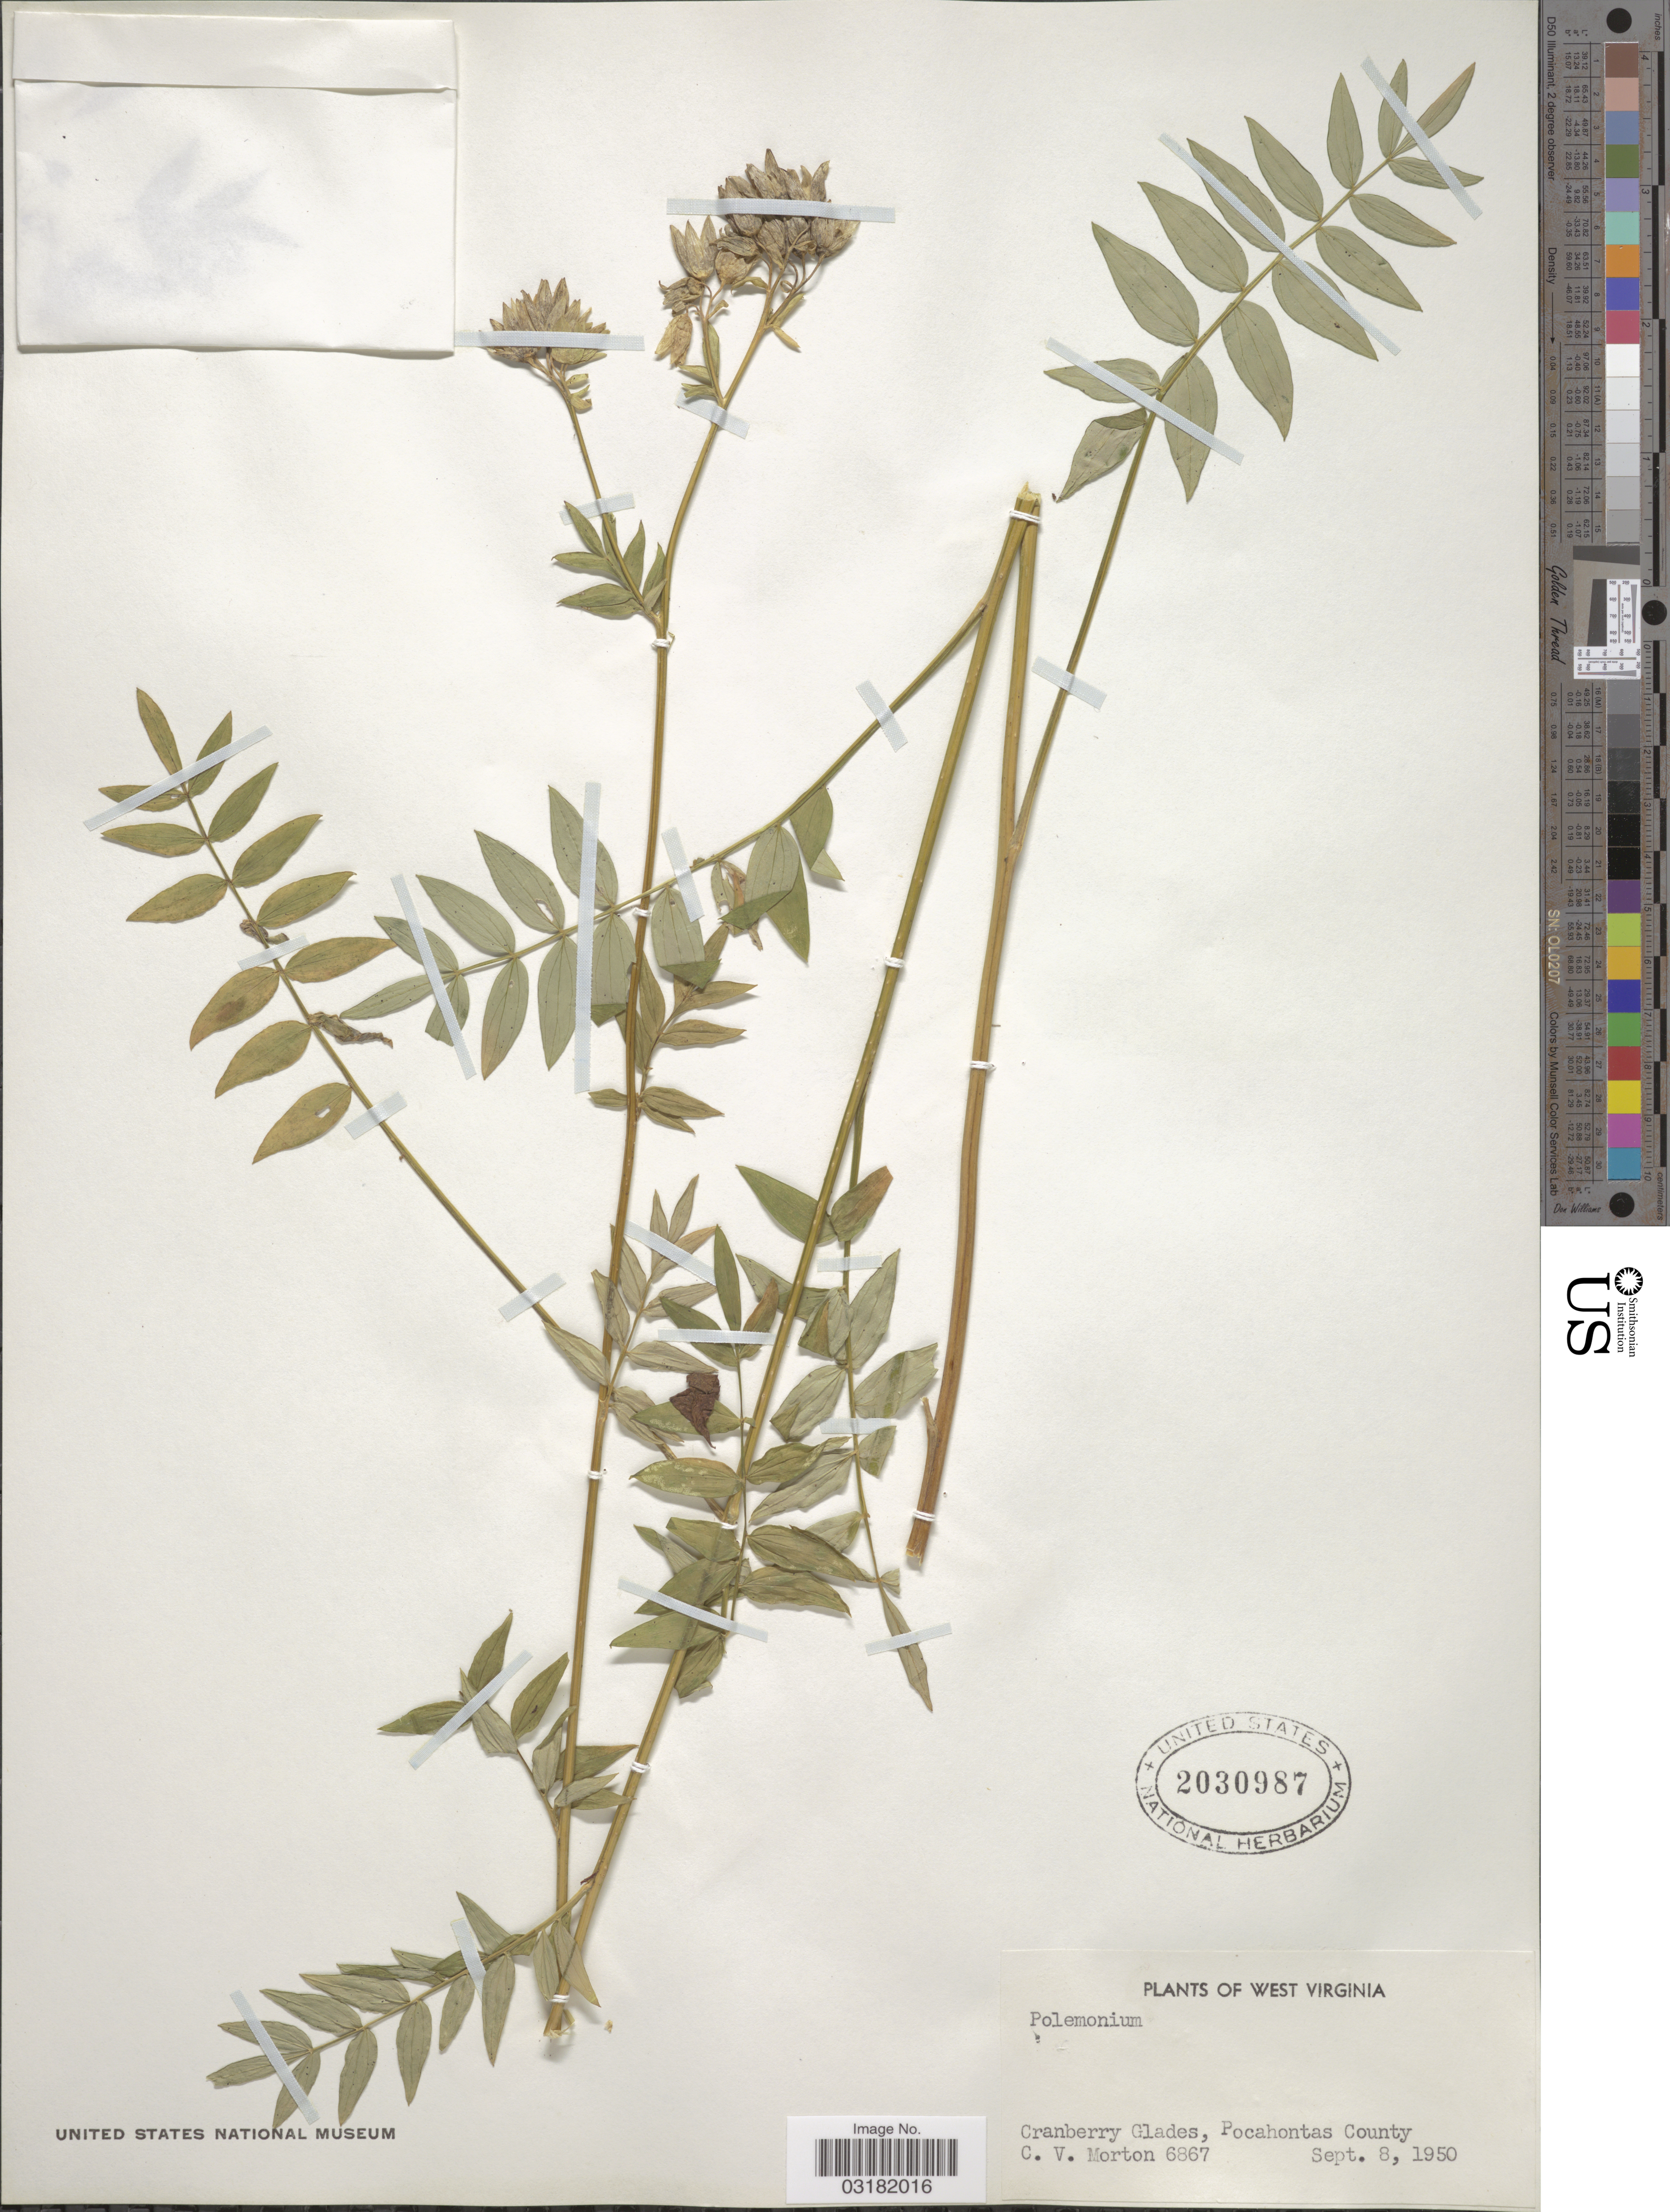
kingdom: Plantae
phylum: Tracheophyta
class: Magnoliopsida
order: Ericales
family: Polemoniaceae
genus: Polemonium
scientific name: Polemonium sp.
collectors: C. V. Morton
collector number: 6867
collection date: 1950-09-08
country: United States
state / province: West Virginia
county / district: Pocahontas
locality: Cranberry Glades, Pocahontas County.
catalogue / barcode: US 2030987